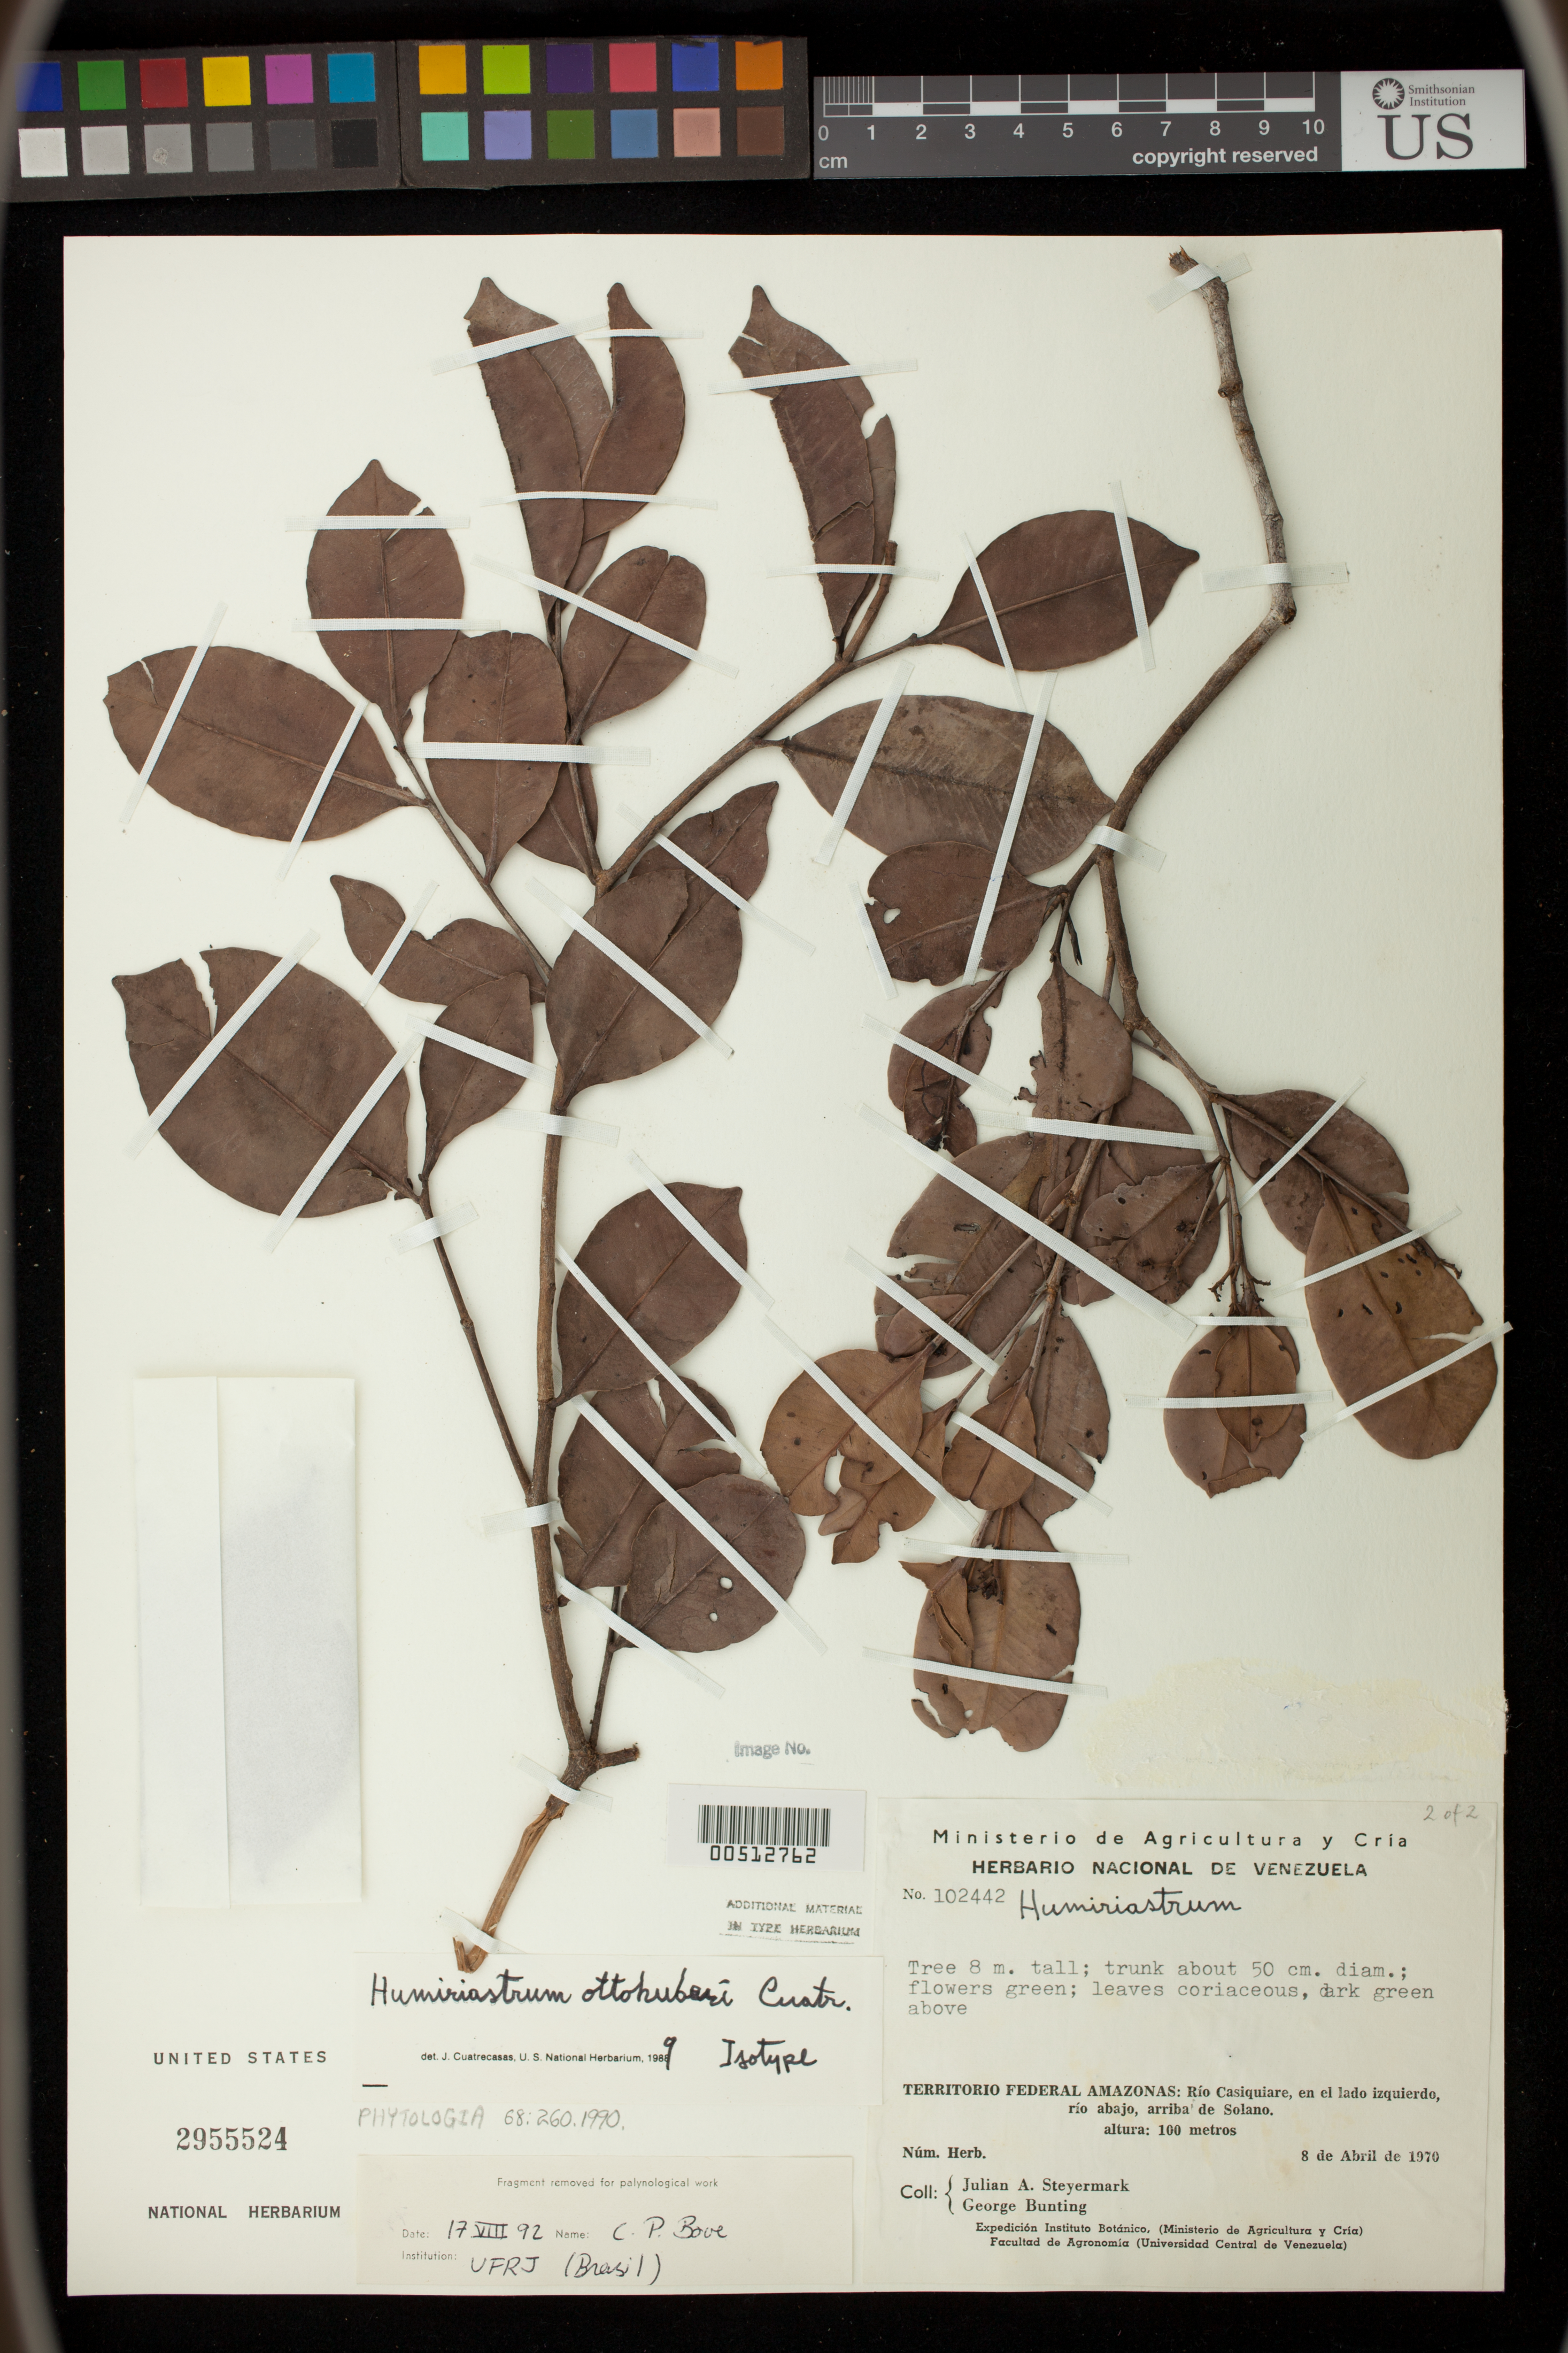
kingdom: Plantae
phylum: Tracheophyta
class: Magnoliopsida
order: Malpighiales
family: Humiriaceae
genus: Humiriastrum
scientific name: Humiriastrum ottohuberi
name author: Cuatrec.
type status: Isotype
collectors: J. Steyermark & G. S. Bunting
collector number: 102442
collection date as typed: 08 Apr 1970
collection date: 1970-04-08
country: Venezuela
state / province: Amazonas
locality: Rio Casiquiare, left side, below river, above Solano.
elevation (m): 100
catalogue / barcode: US 2955524